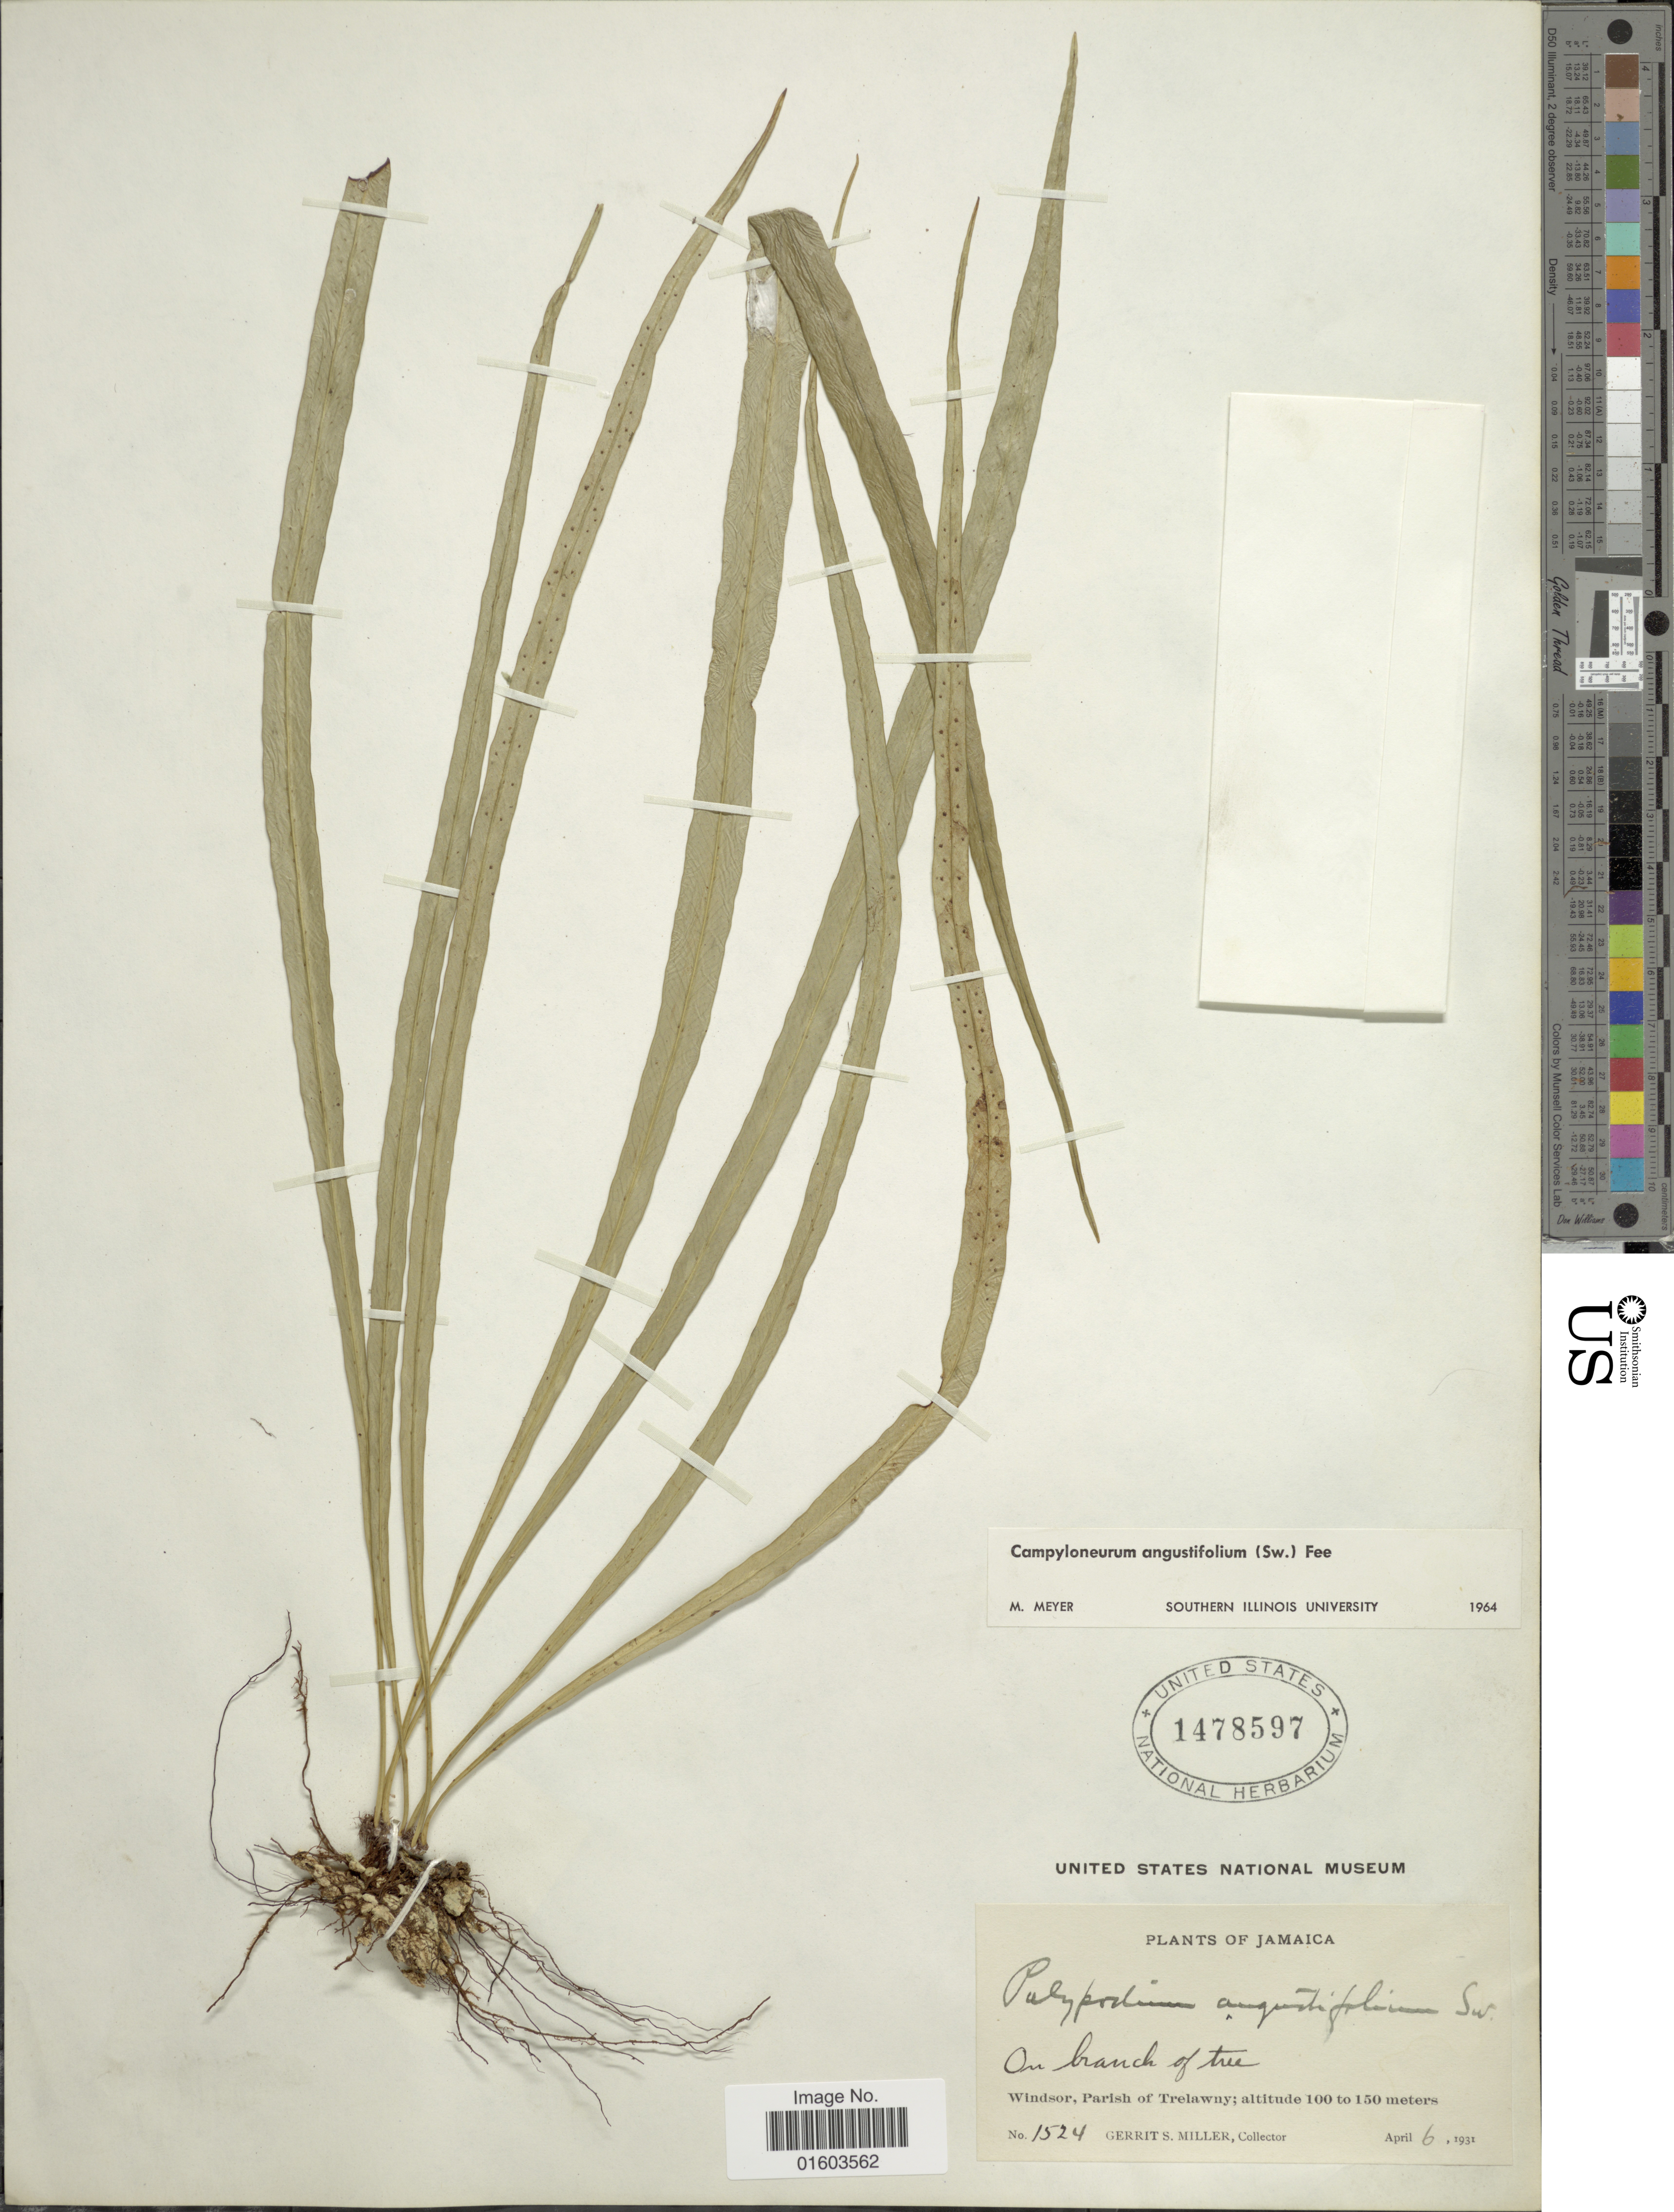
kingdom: Plantae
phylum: Tracheophyta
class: Polypodiopsida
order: Polypodiales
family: Polypodiaceae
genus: Campyloneurum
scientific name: Campyloneurum angustifolium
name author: (Sw.) Fée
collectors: G. S. Miller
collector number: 1524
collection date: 1931-04-06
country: Jamaica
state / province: Trelawny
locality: Windsor, Parish Of Trelawny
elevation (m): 100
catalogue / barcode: US 1478597